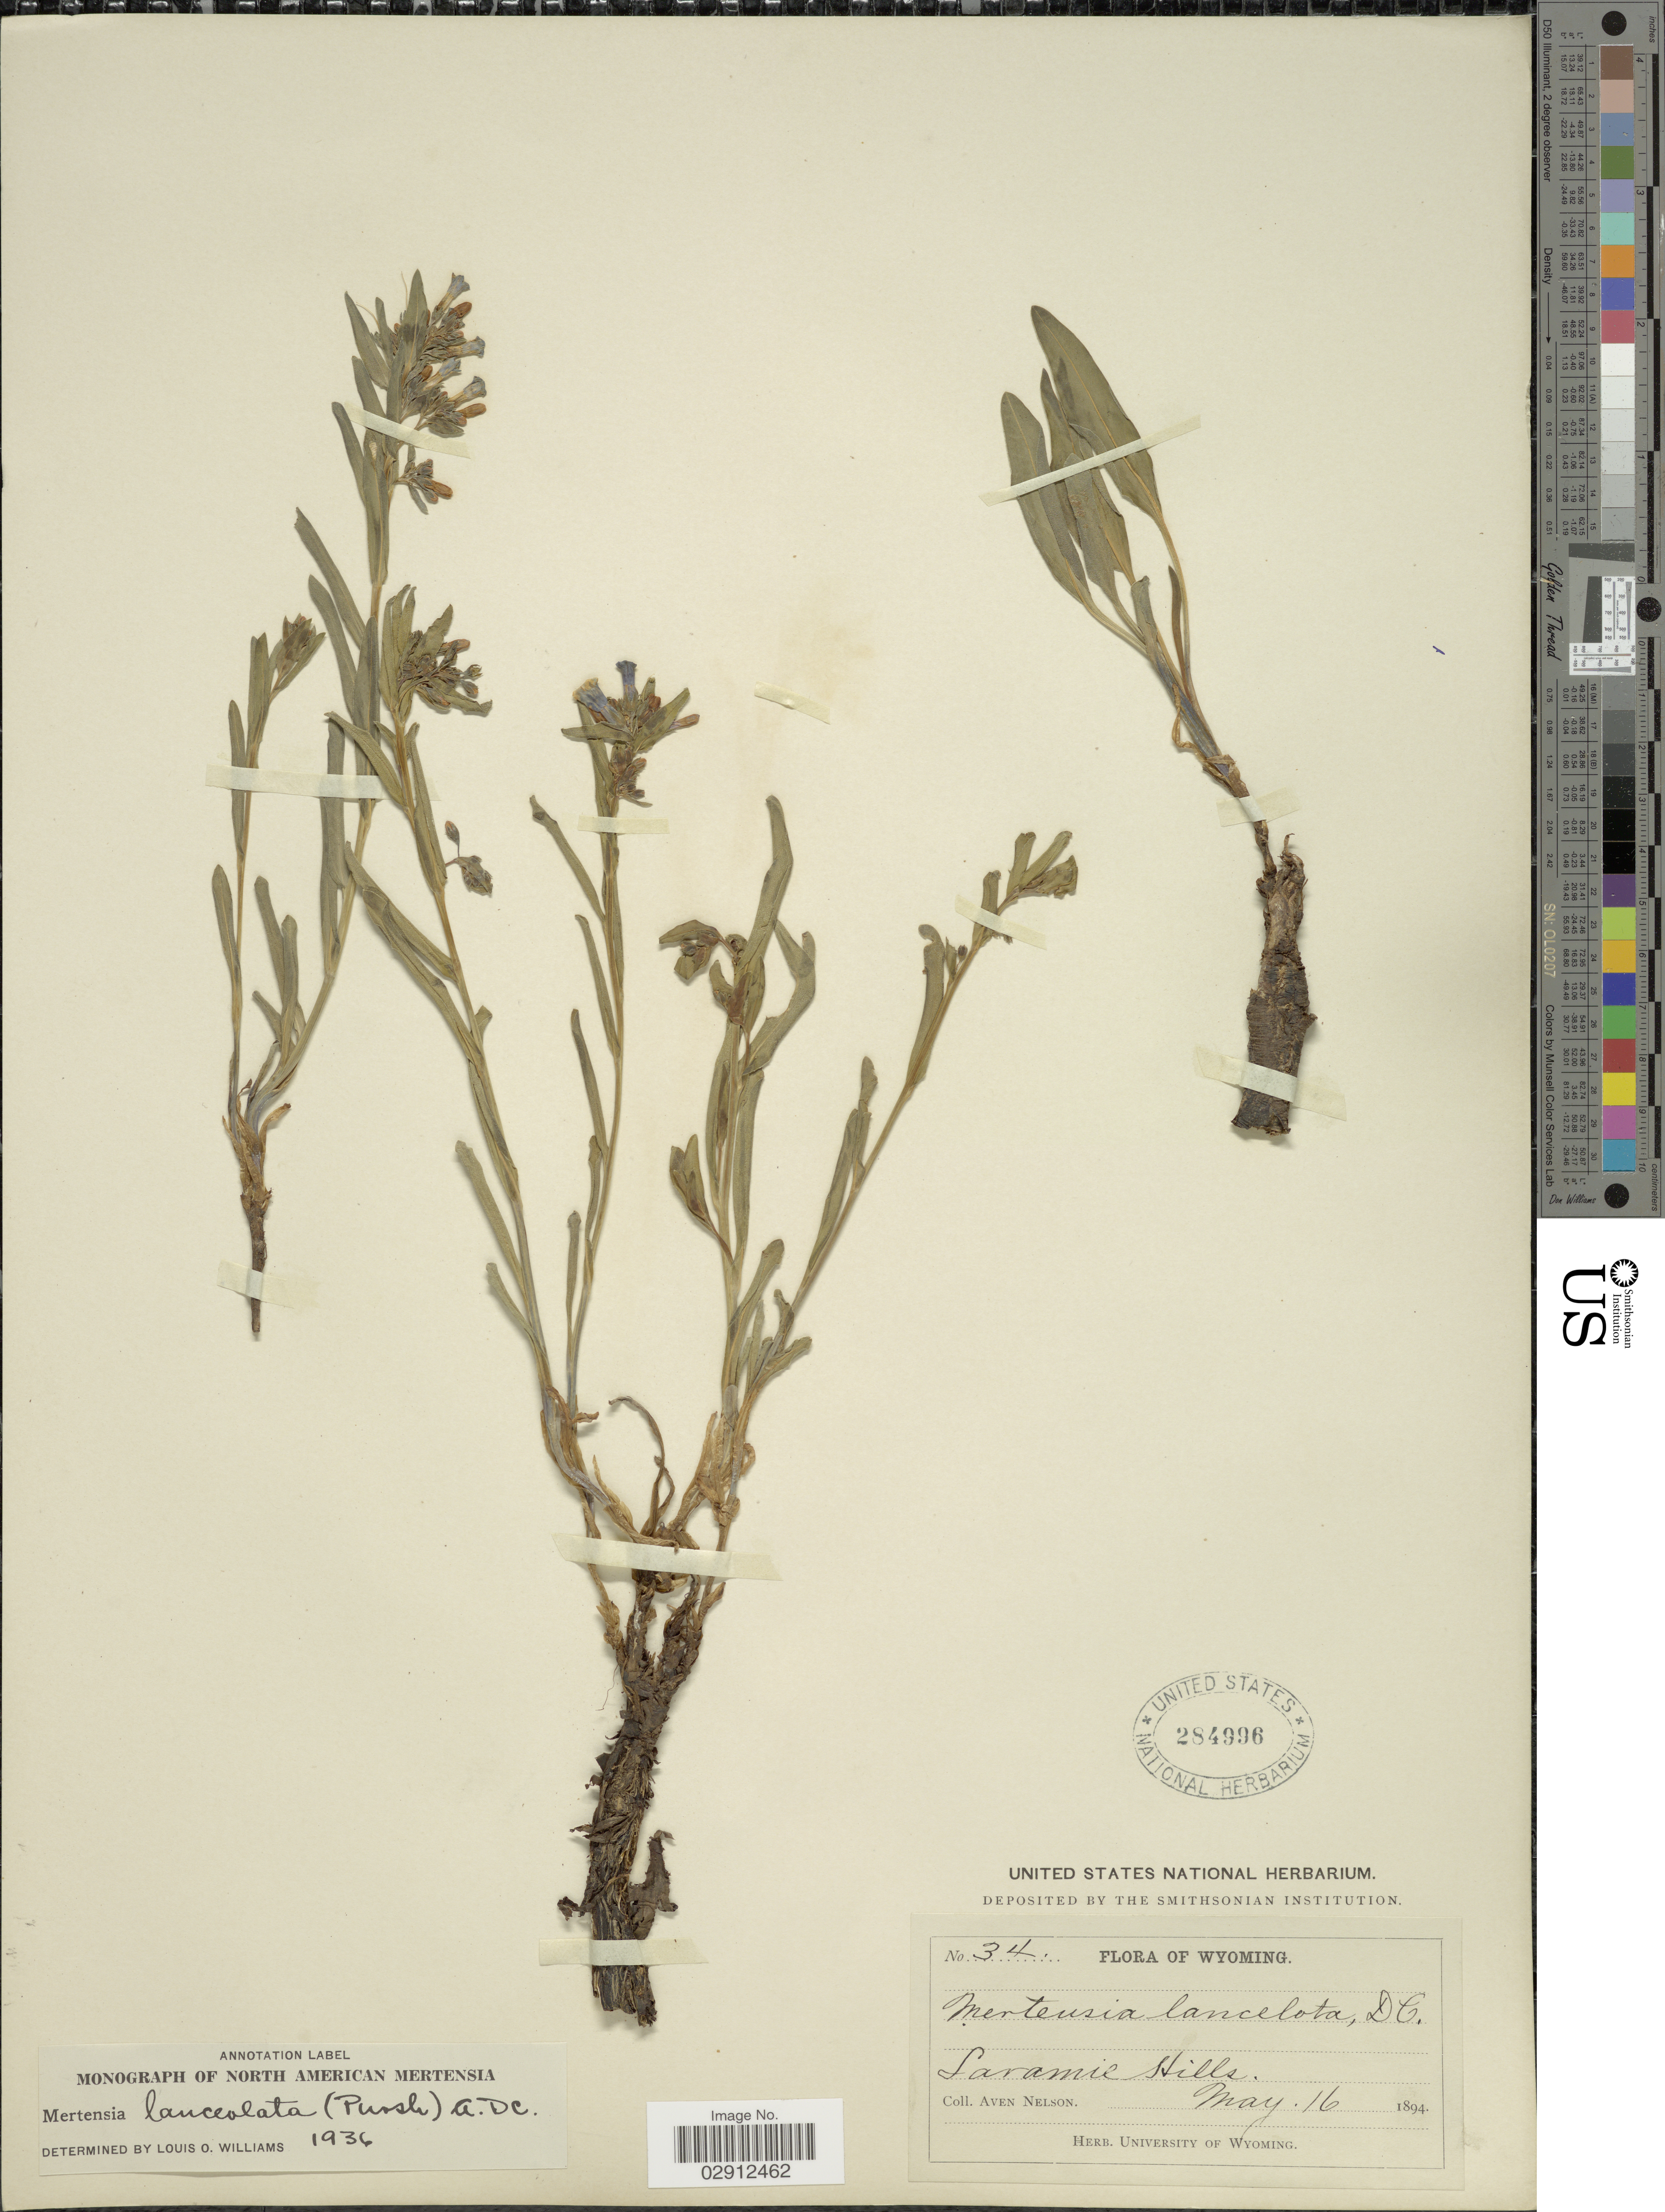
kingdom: Plantae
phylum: Tracheophyta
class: Magnoliopsida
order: Boraginales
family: Boraginaceae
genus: Mertensia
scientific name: Mertensia lanceolata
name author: (Pursh) DC. ex A. DC.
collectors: A. Nelson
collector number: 34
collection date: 1894-05-16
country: United States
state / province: Wyoming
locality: Laramie Hills.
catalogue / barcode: US 284996